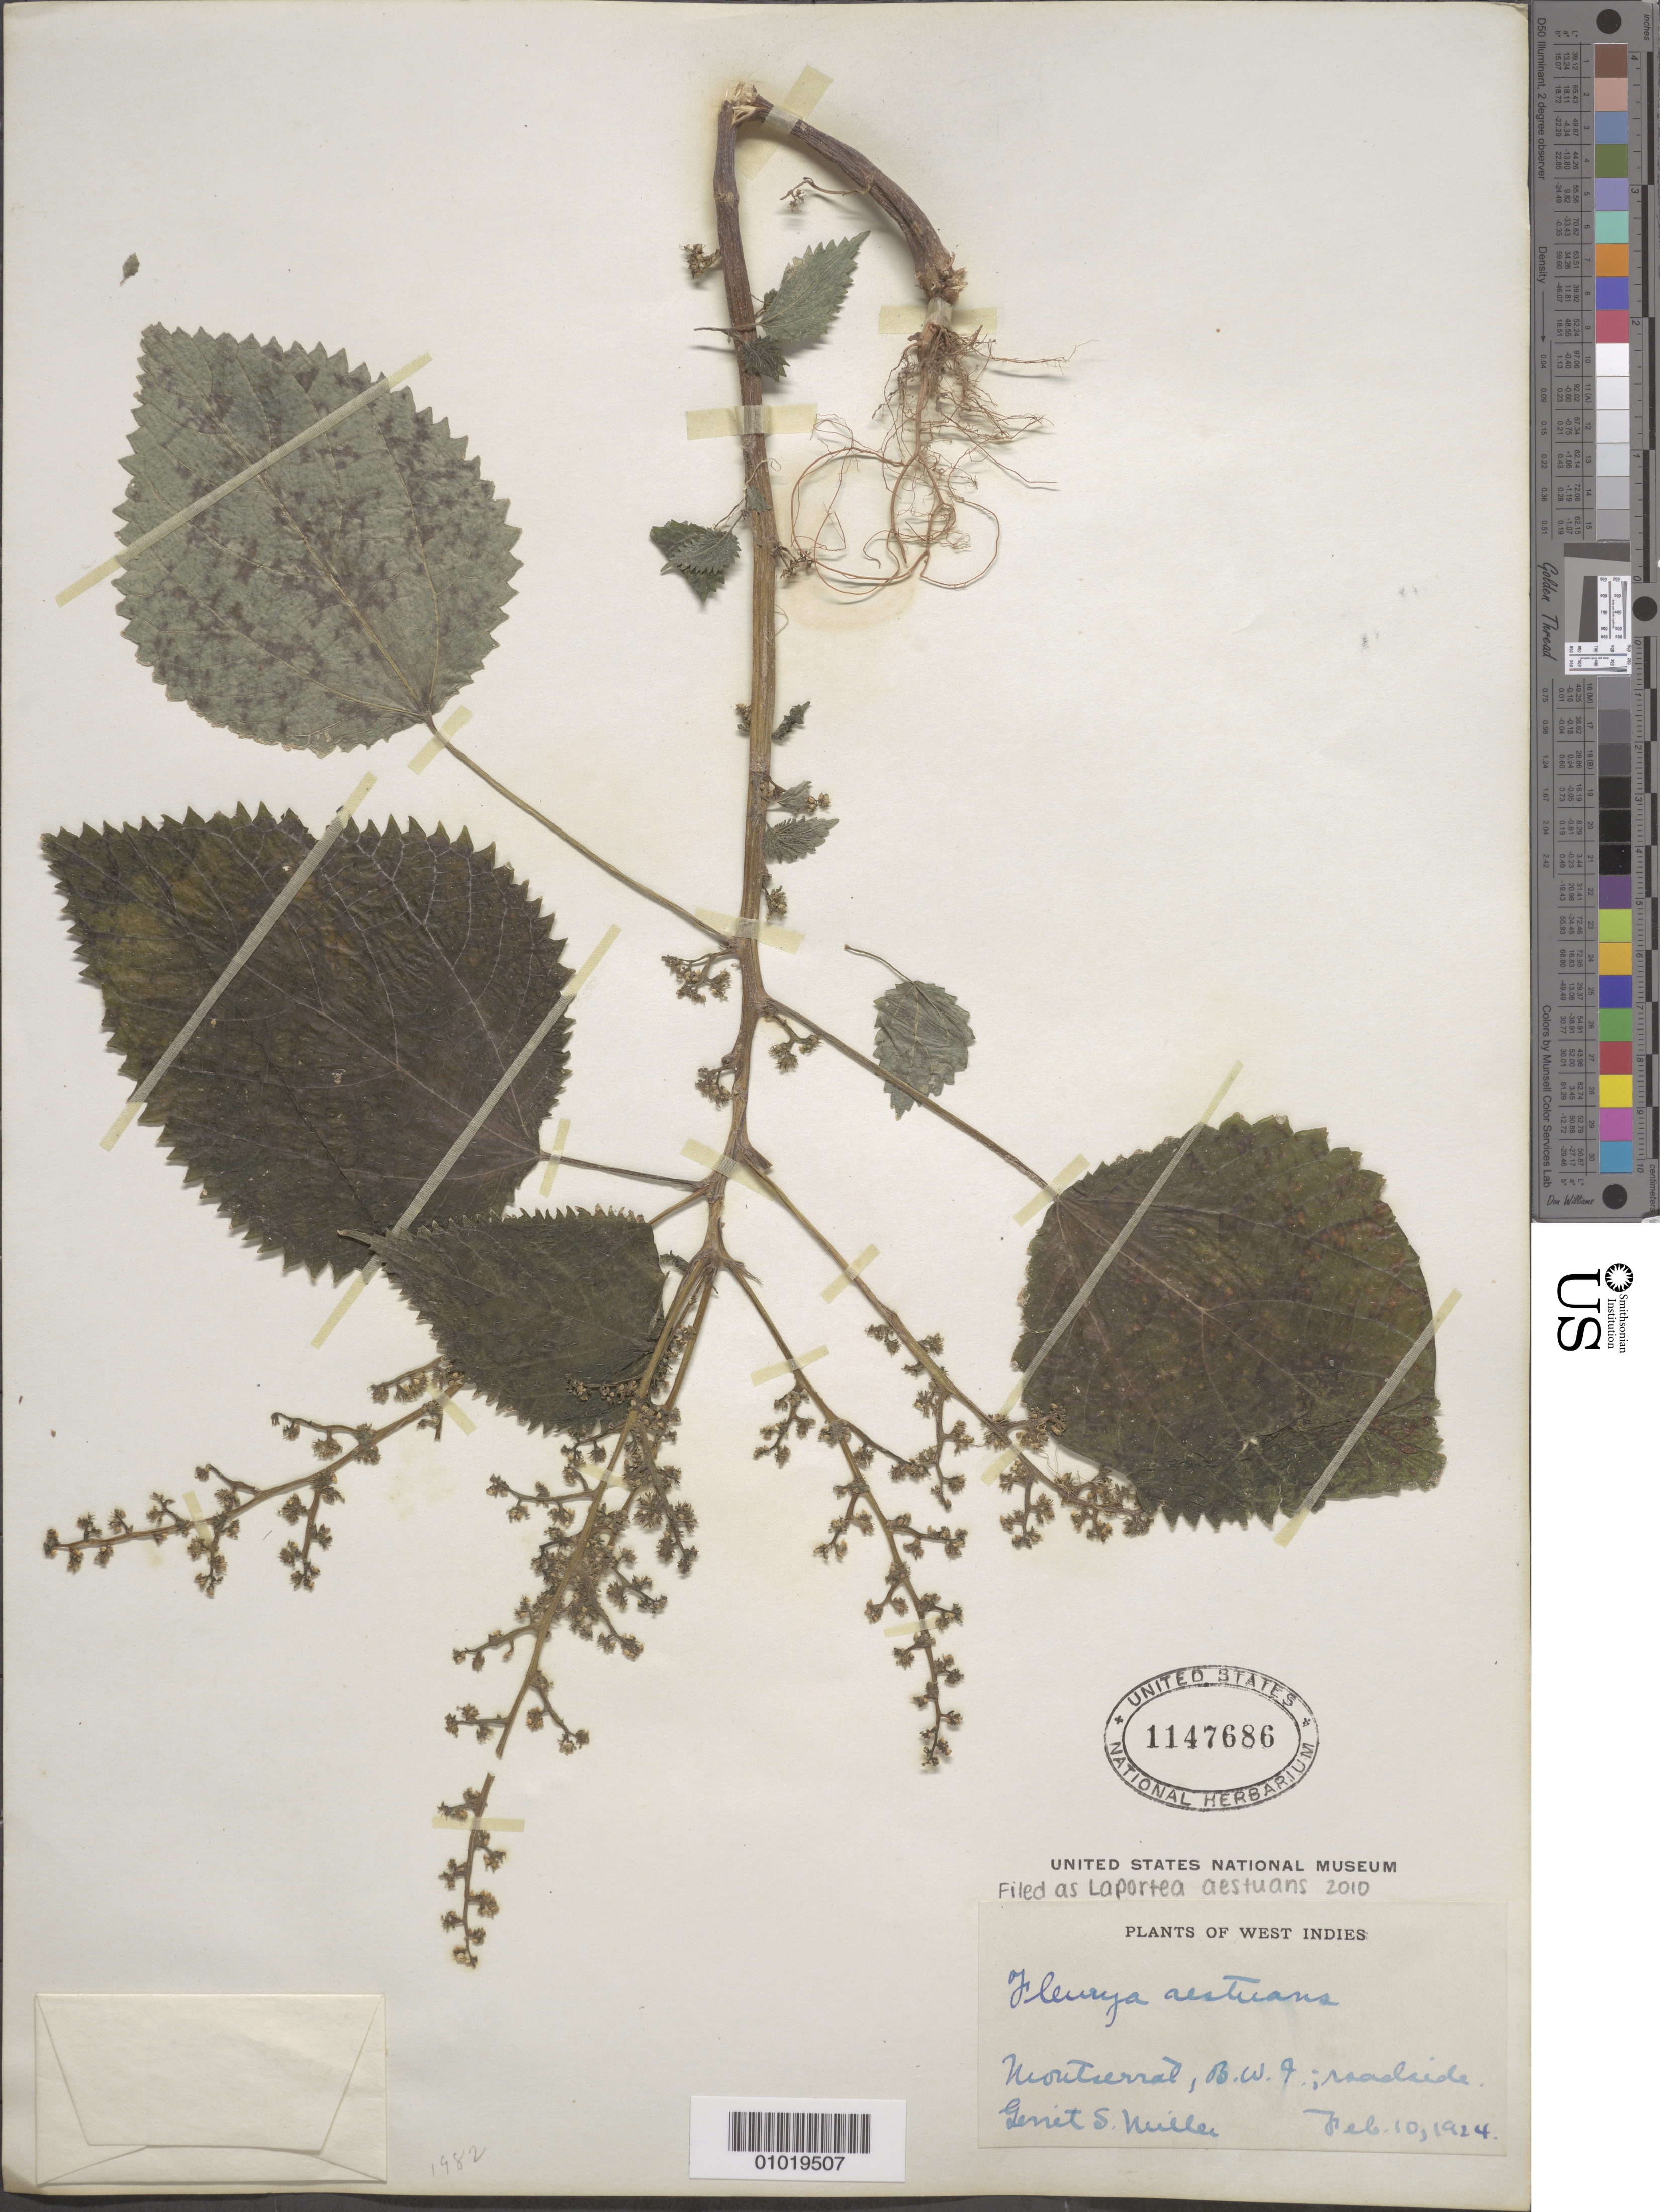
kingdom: Plantae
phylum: Tracheophyta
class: Magnoliopsida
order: Rosales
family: Urticaceae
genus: Laportea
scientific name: Laportea aestuans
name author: (L.) Chew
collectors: G. S. Miller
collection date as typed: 10 Feb 1924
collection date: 1924-02-10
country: Montserrat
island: Montserrat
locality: Roadside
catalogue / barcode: US 1147686